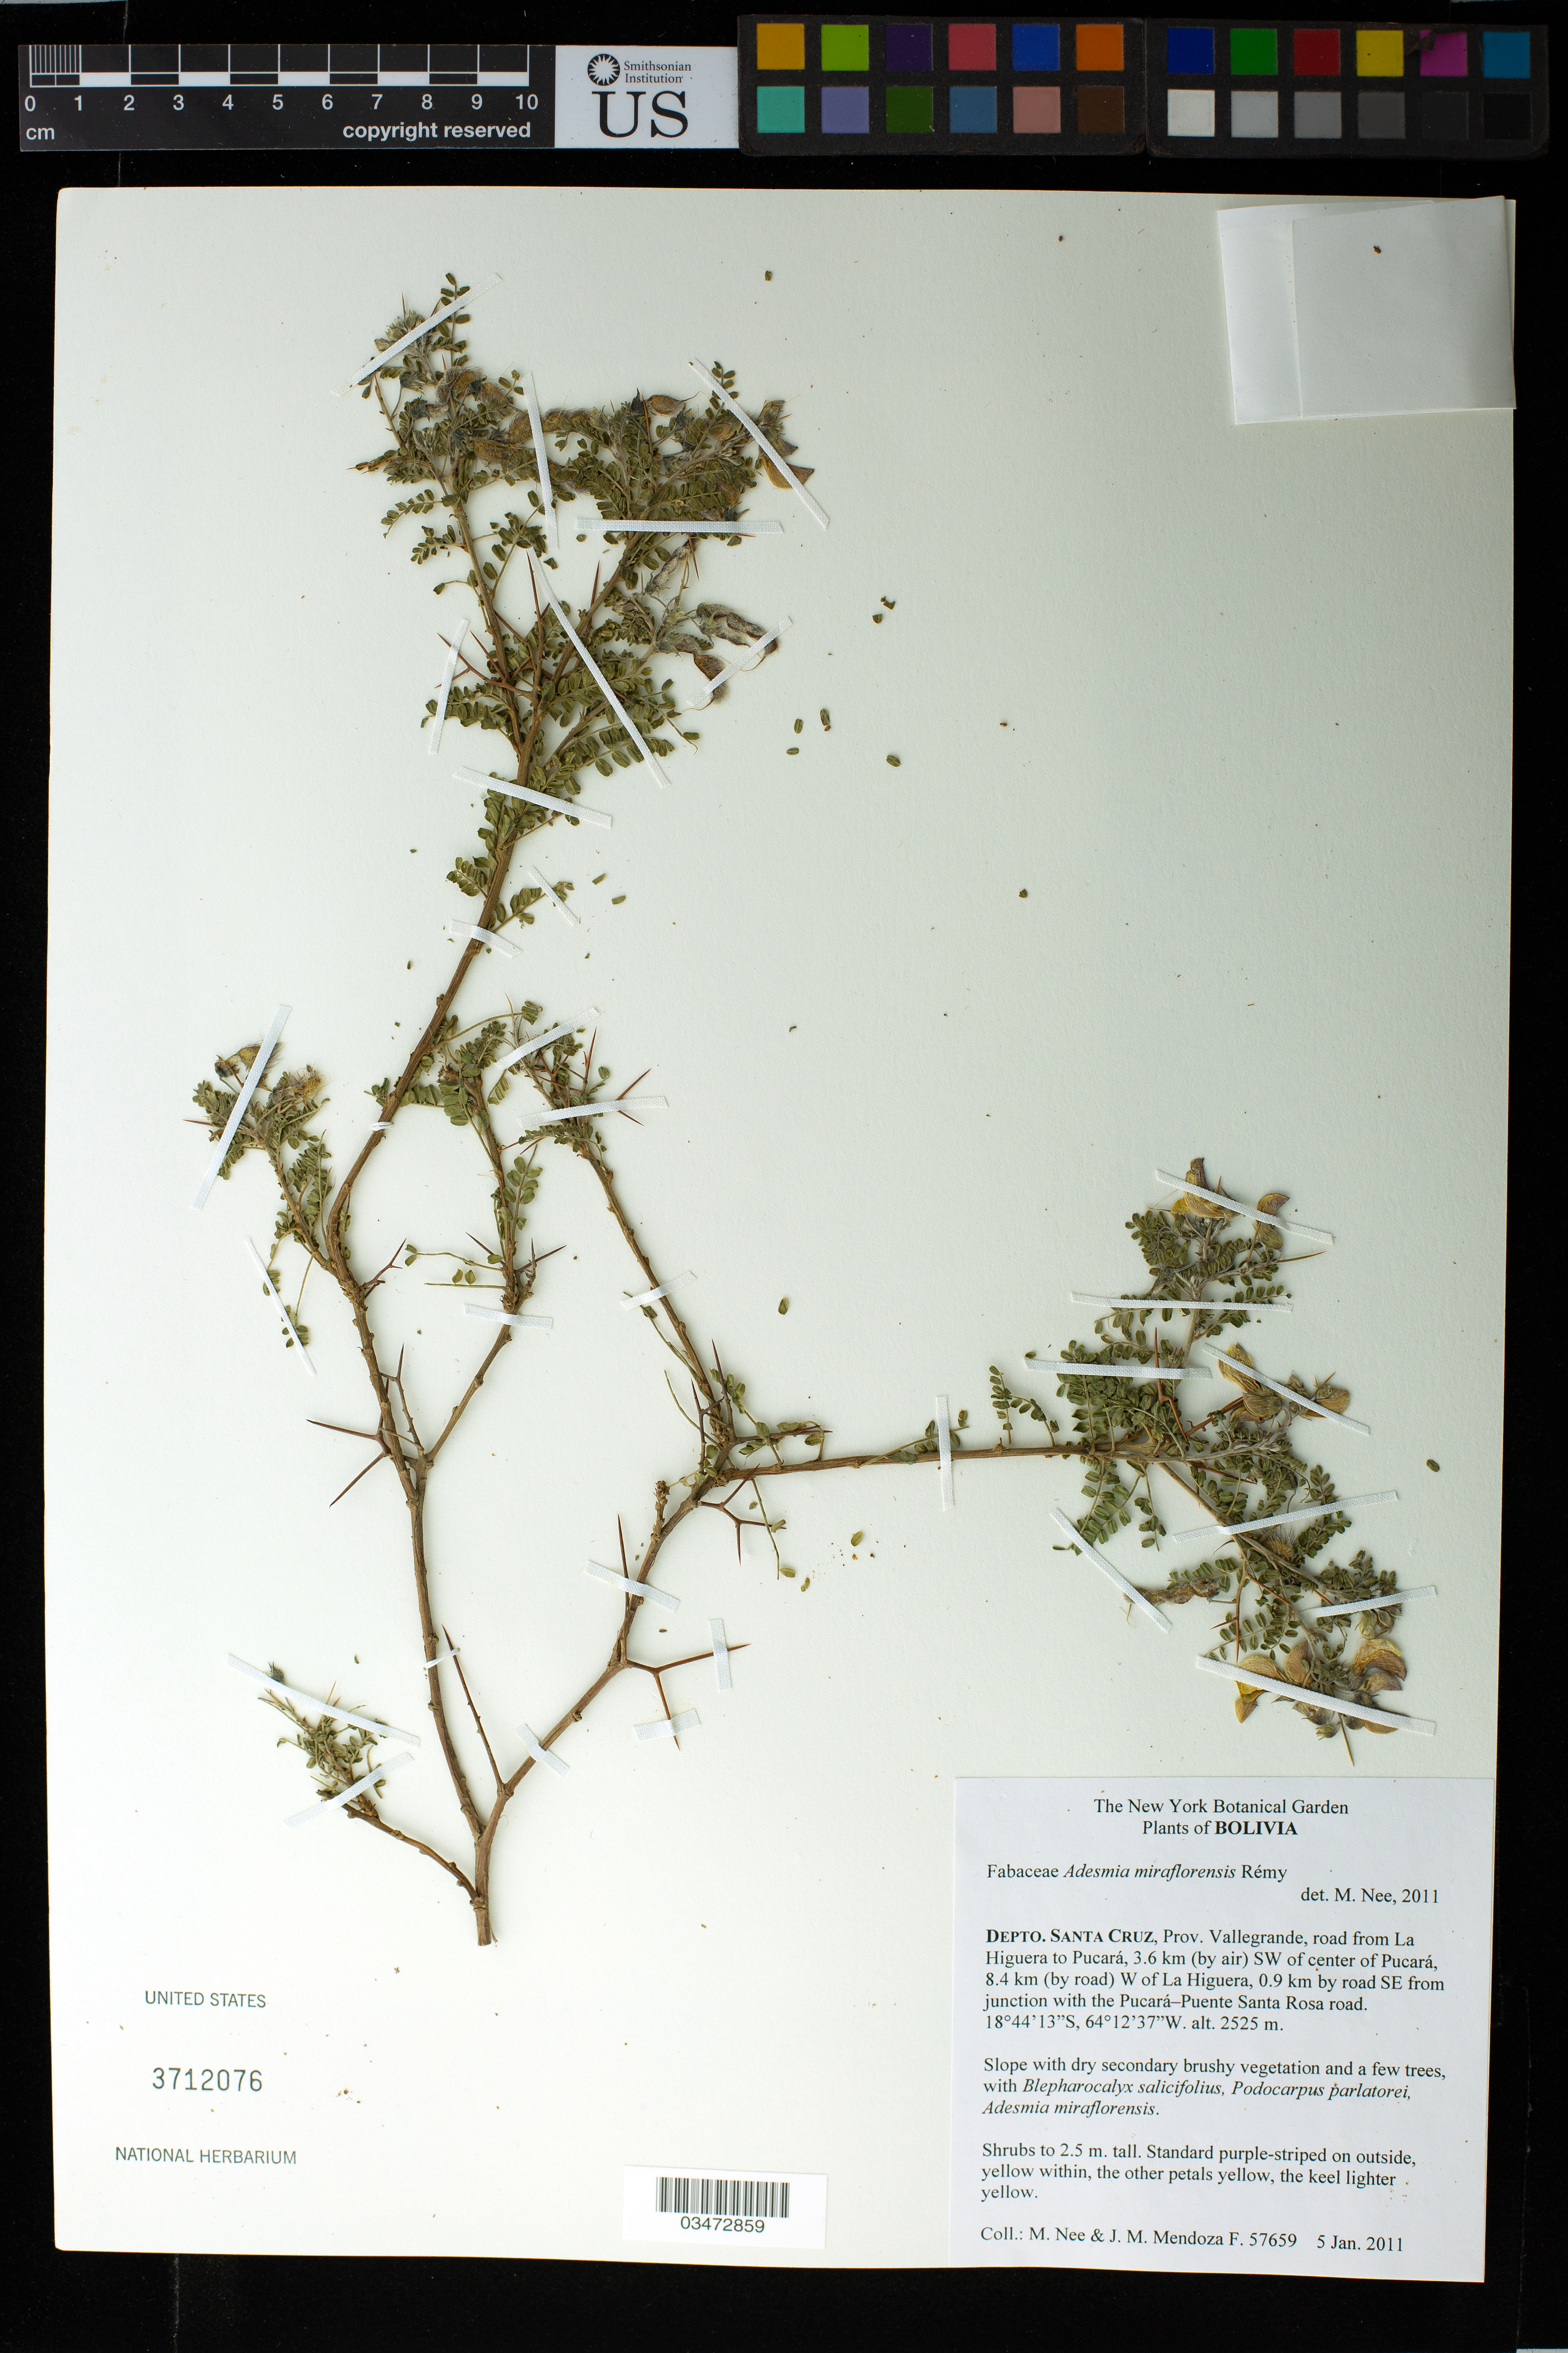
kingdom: Plantae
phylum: Tracheophyta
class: Magnoliopsida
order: Fabales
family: Fabaceae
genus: Adesmia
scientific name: Adesmia miraflorensis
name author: Remy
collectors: M. Nee & J. M. Mendoza F.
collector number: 57659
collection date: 2011-01-05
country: Bolivia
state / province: Santa Cruz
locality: Depto. Santa Cruz, Prov. Vallegrande, road from La Higuera to Pucara, 3.6 km (by air) SW of center of Pucara, 8.4 km (by road) W of La Higuera, 0.9 km by road SE from junction with the Pucara-Puente Santa Rosa Road.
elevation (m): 2525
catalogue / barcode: US 3712076